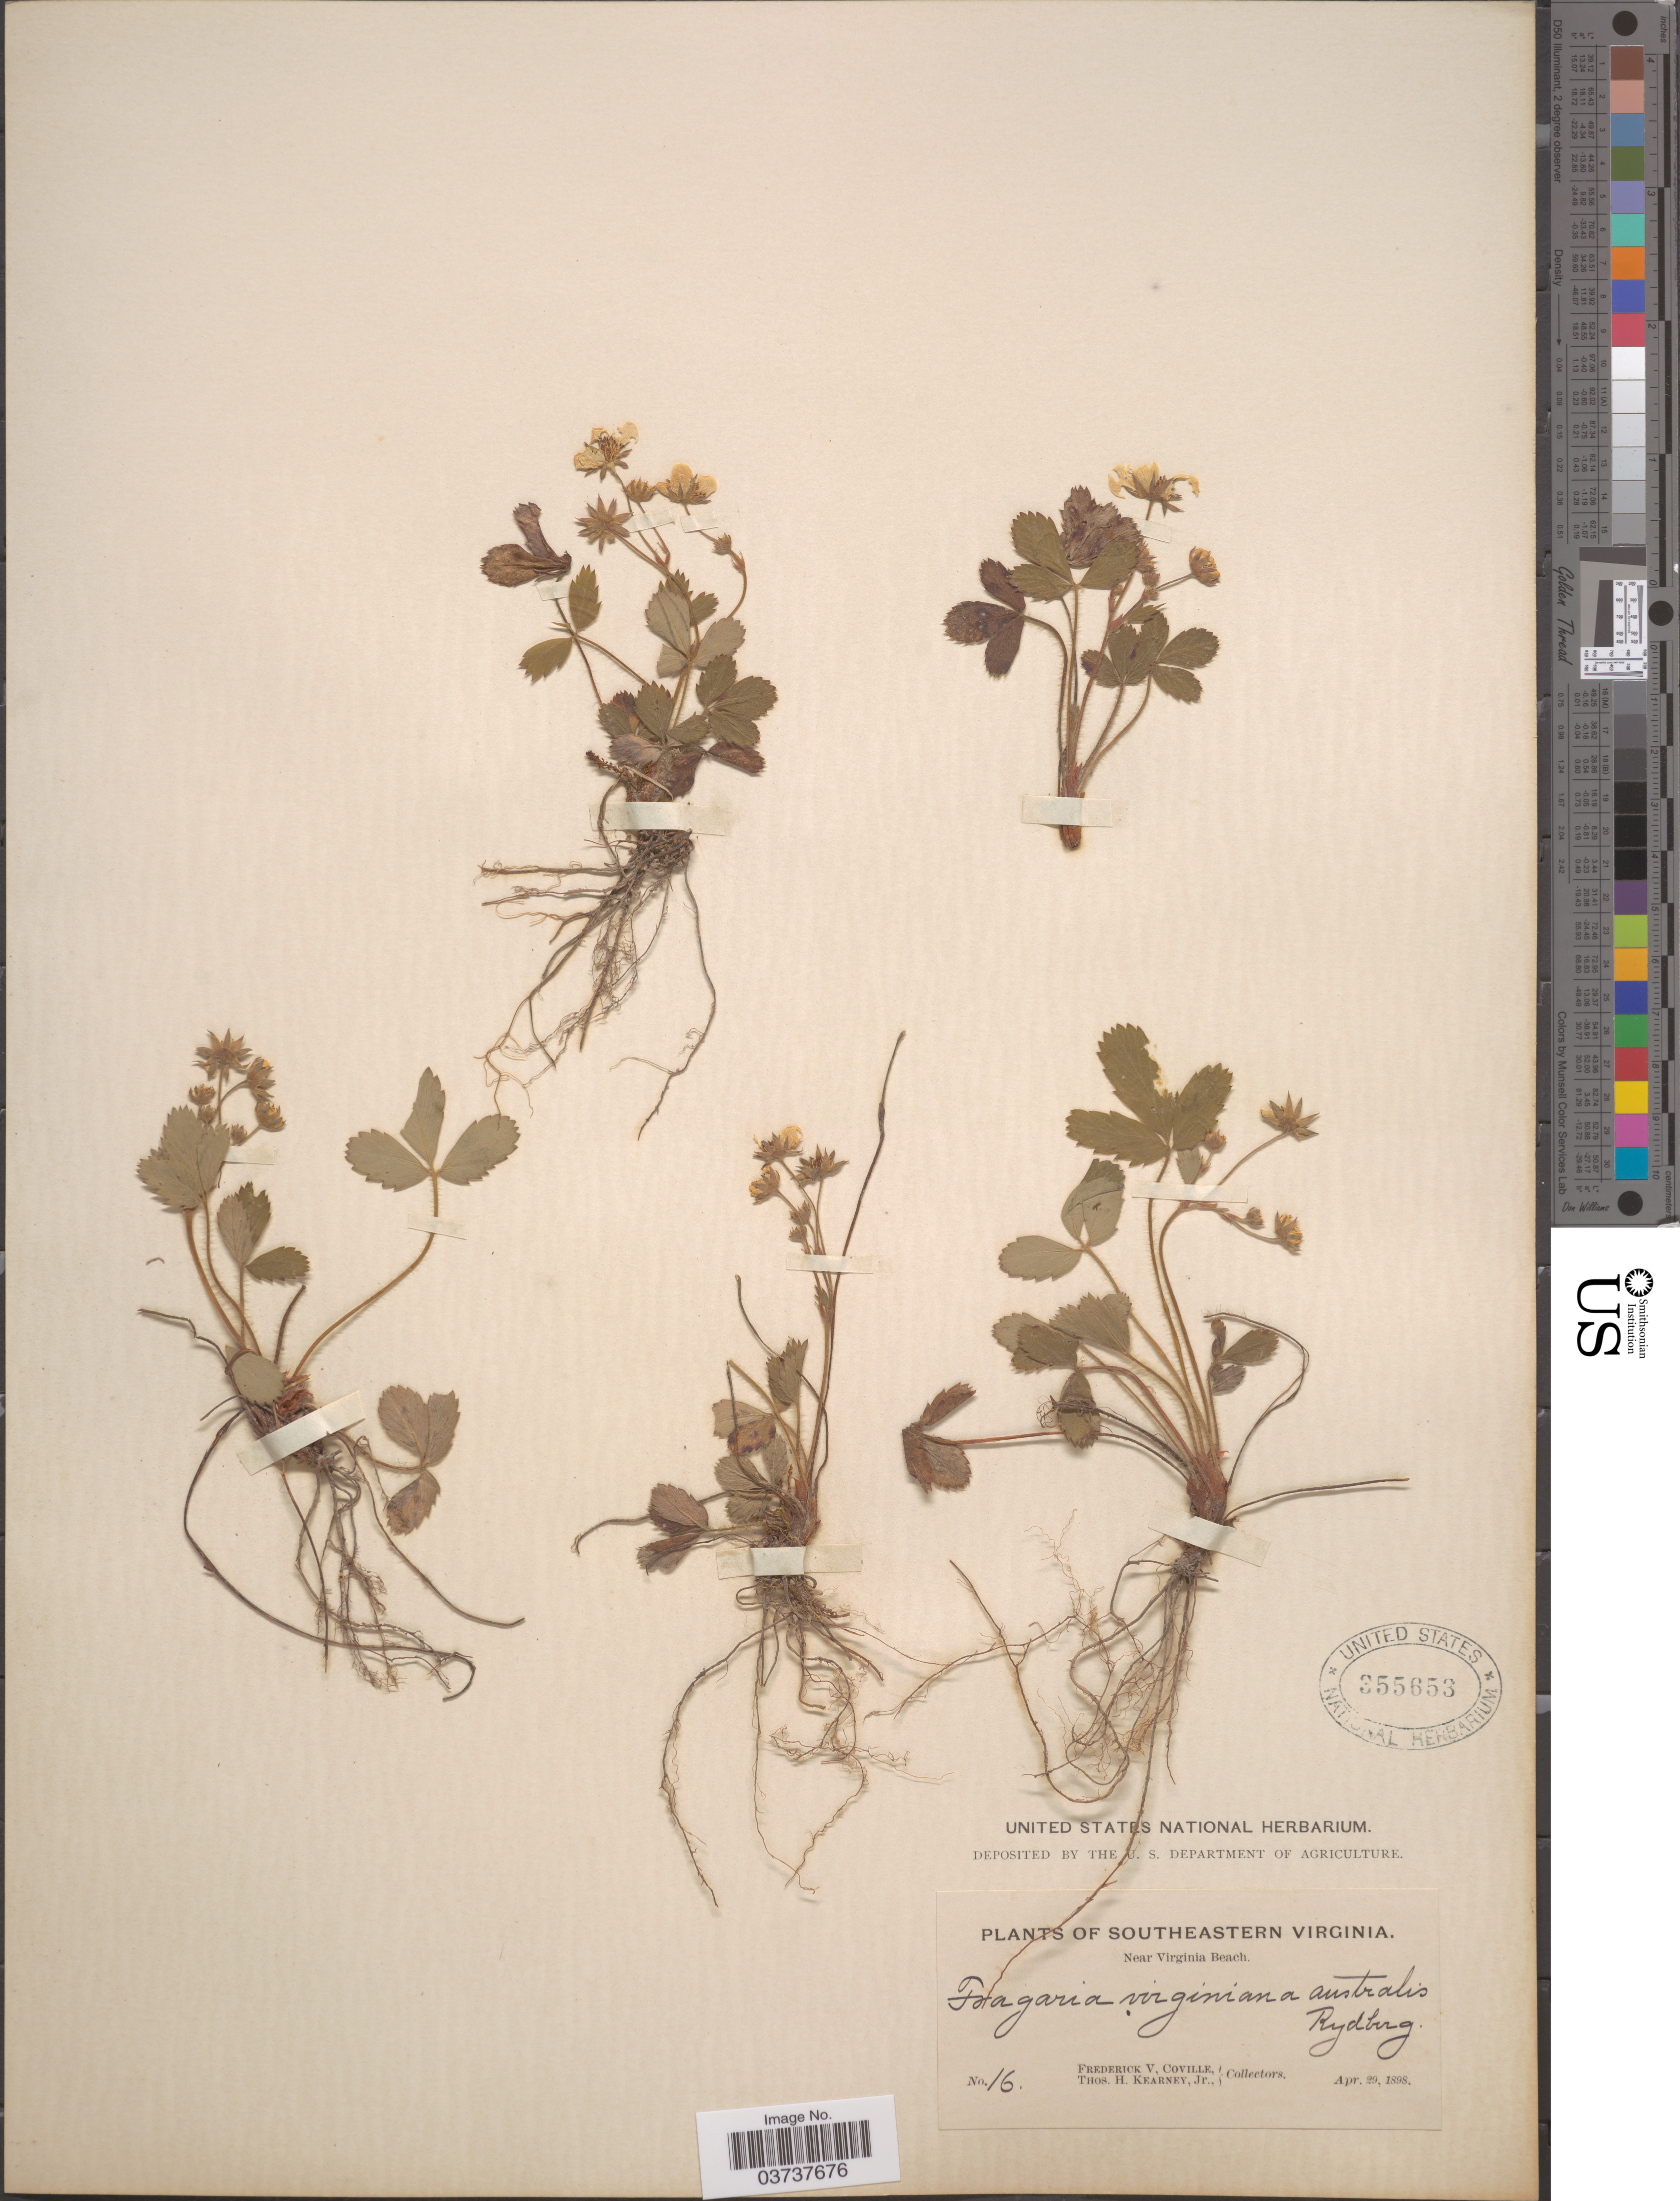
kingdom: Plantae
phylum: Tracheophyta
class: Magnoliopsida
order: Rosales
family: Rosaceae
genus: Fragaria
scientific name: Fragaria virginiana var. australis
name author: Rydb.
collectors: F. V. Coville & T. H. Kearney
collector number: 16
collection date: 1898-04-29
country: United States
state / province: Virginia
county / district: City of Virginia Beach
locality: Southeastern Virginia. Near Virginia Beach.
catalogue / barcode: US 355653